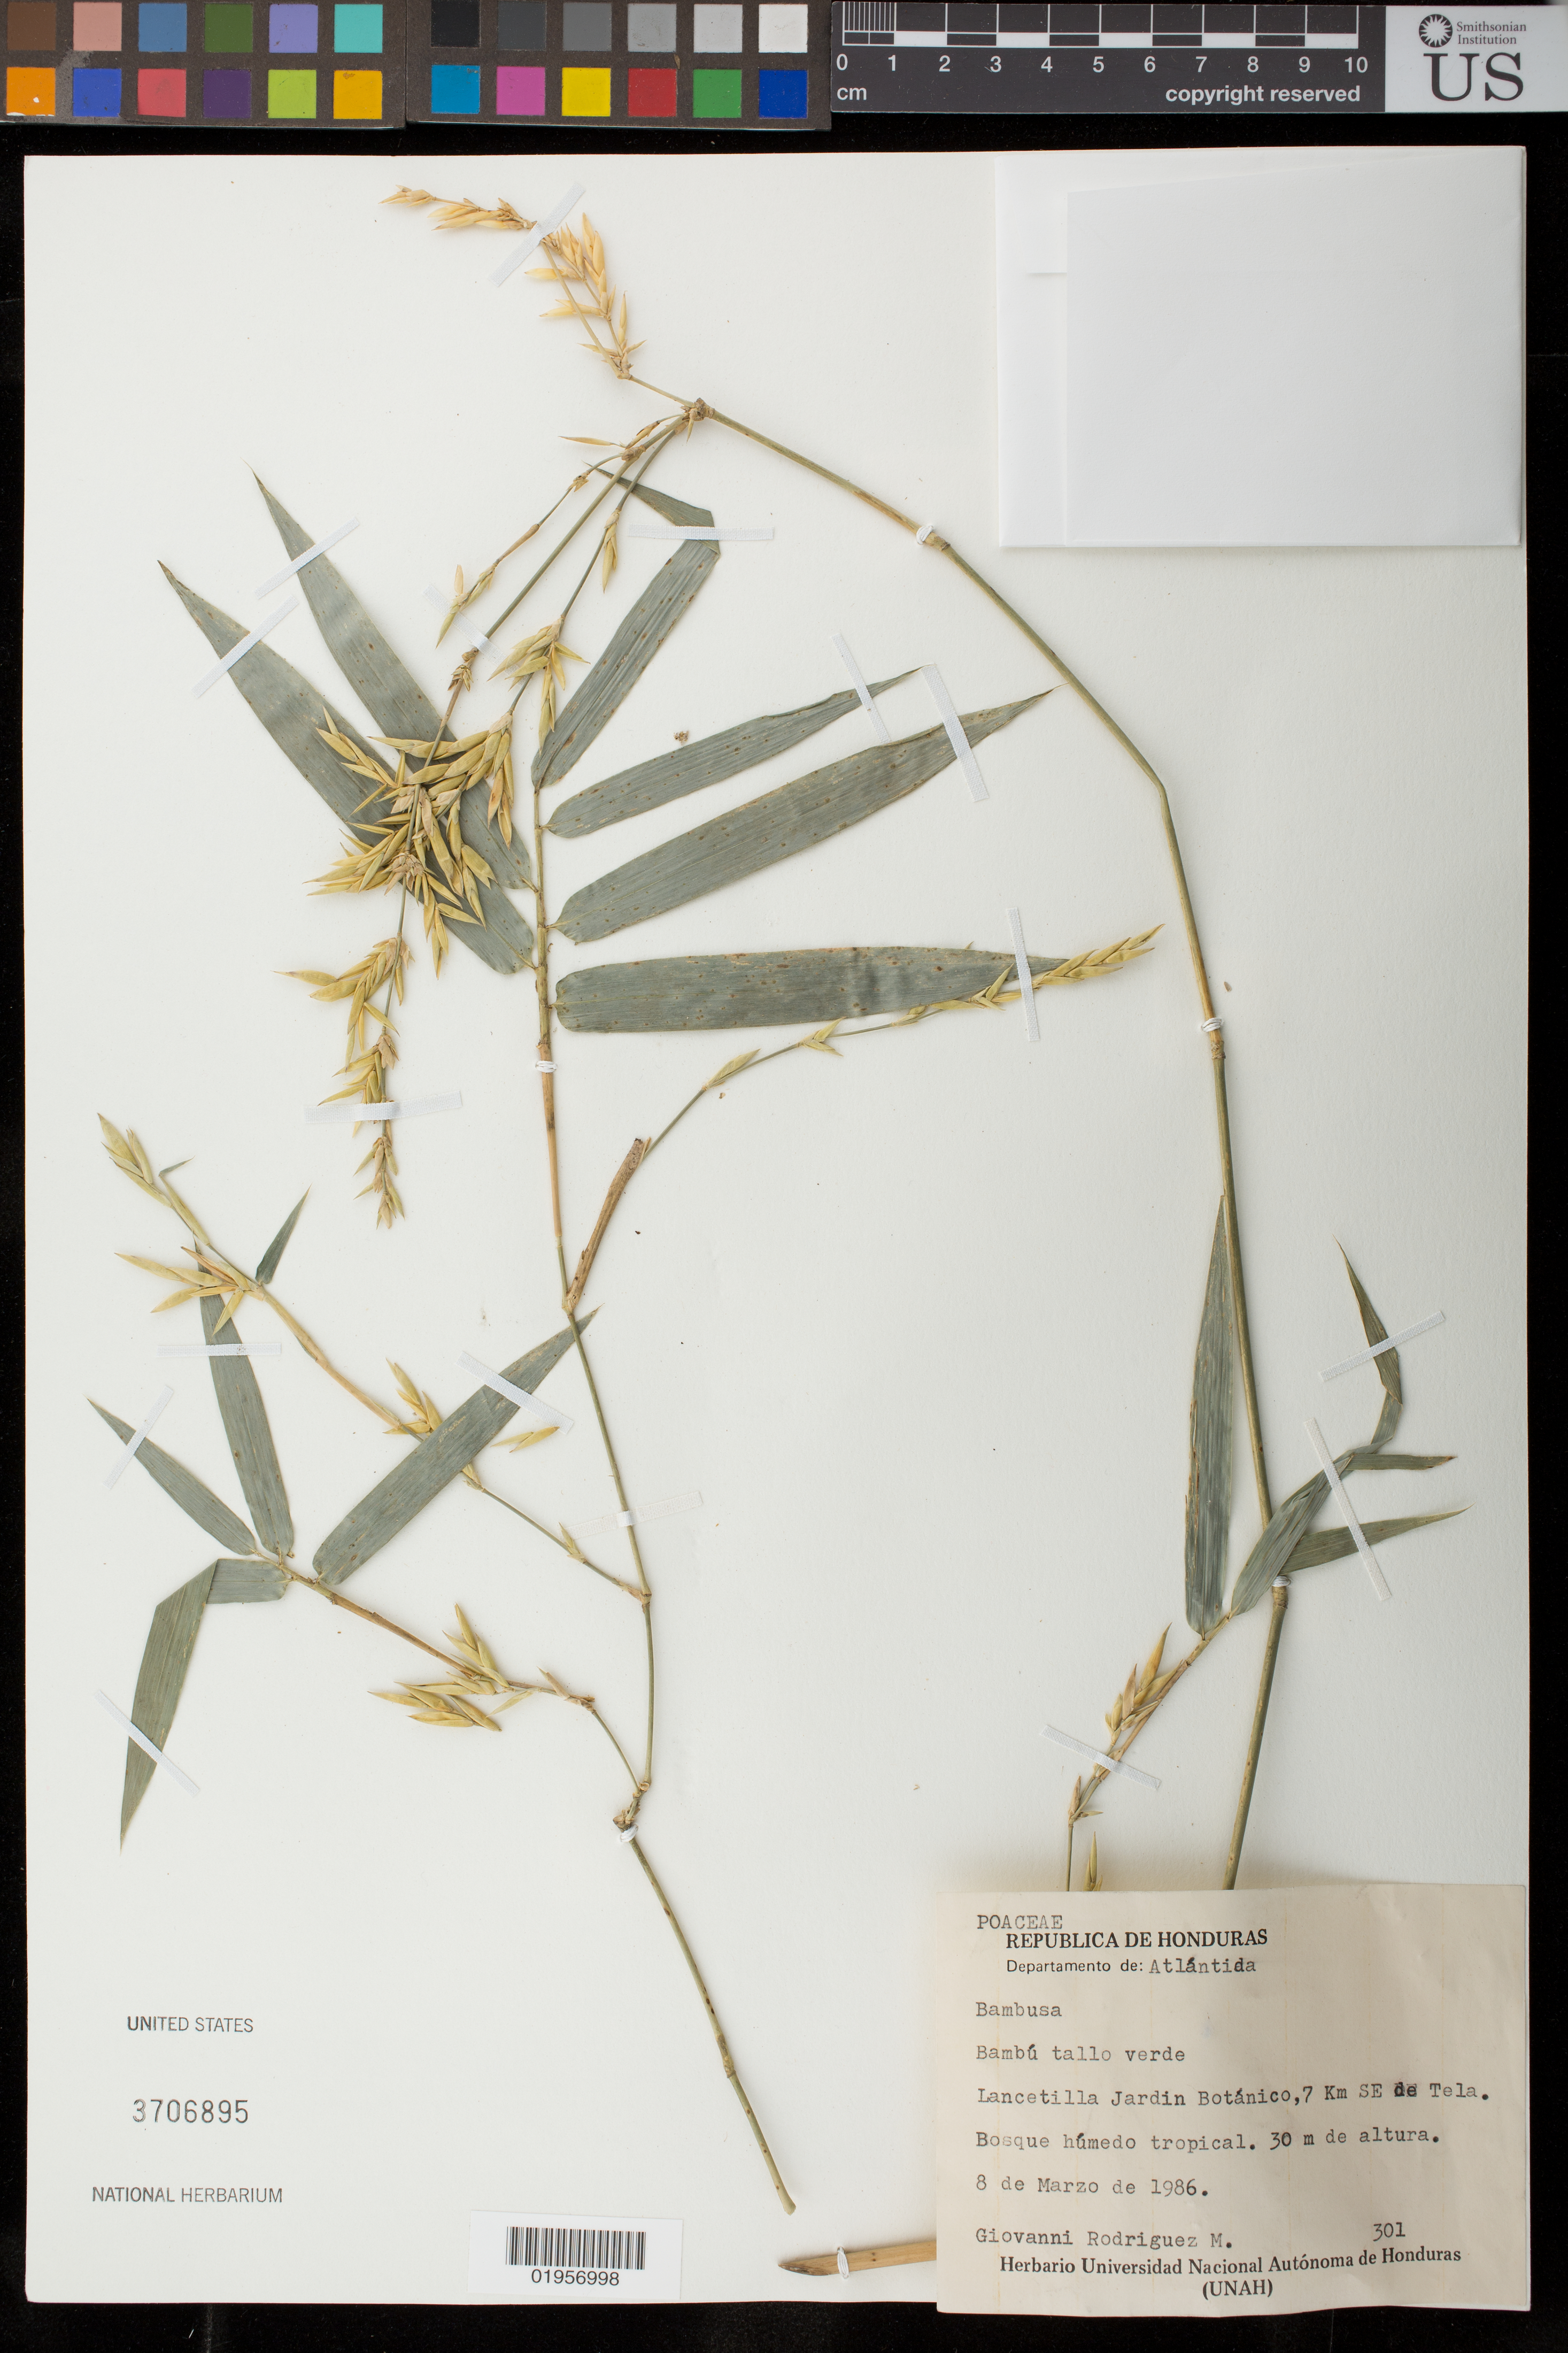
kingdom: Plantae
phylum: Tracheophyta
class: Liliopsida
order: Poales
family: Poaceae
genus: Bambusa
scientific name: Bambusa sp.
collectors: G. Rodríguez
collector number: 301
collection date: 1986-03-08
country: Honduras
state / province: Atlántida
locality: Departamento de: Atlantida. Lancetilla Jardin Botanico, 7 km SE de Tela. Bosque humedo Tropical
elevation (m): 30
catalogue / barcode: US 3706895